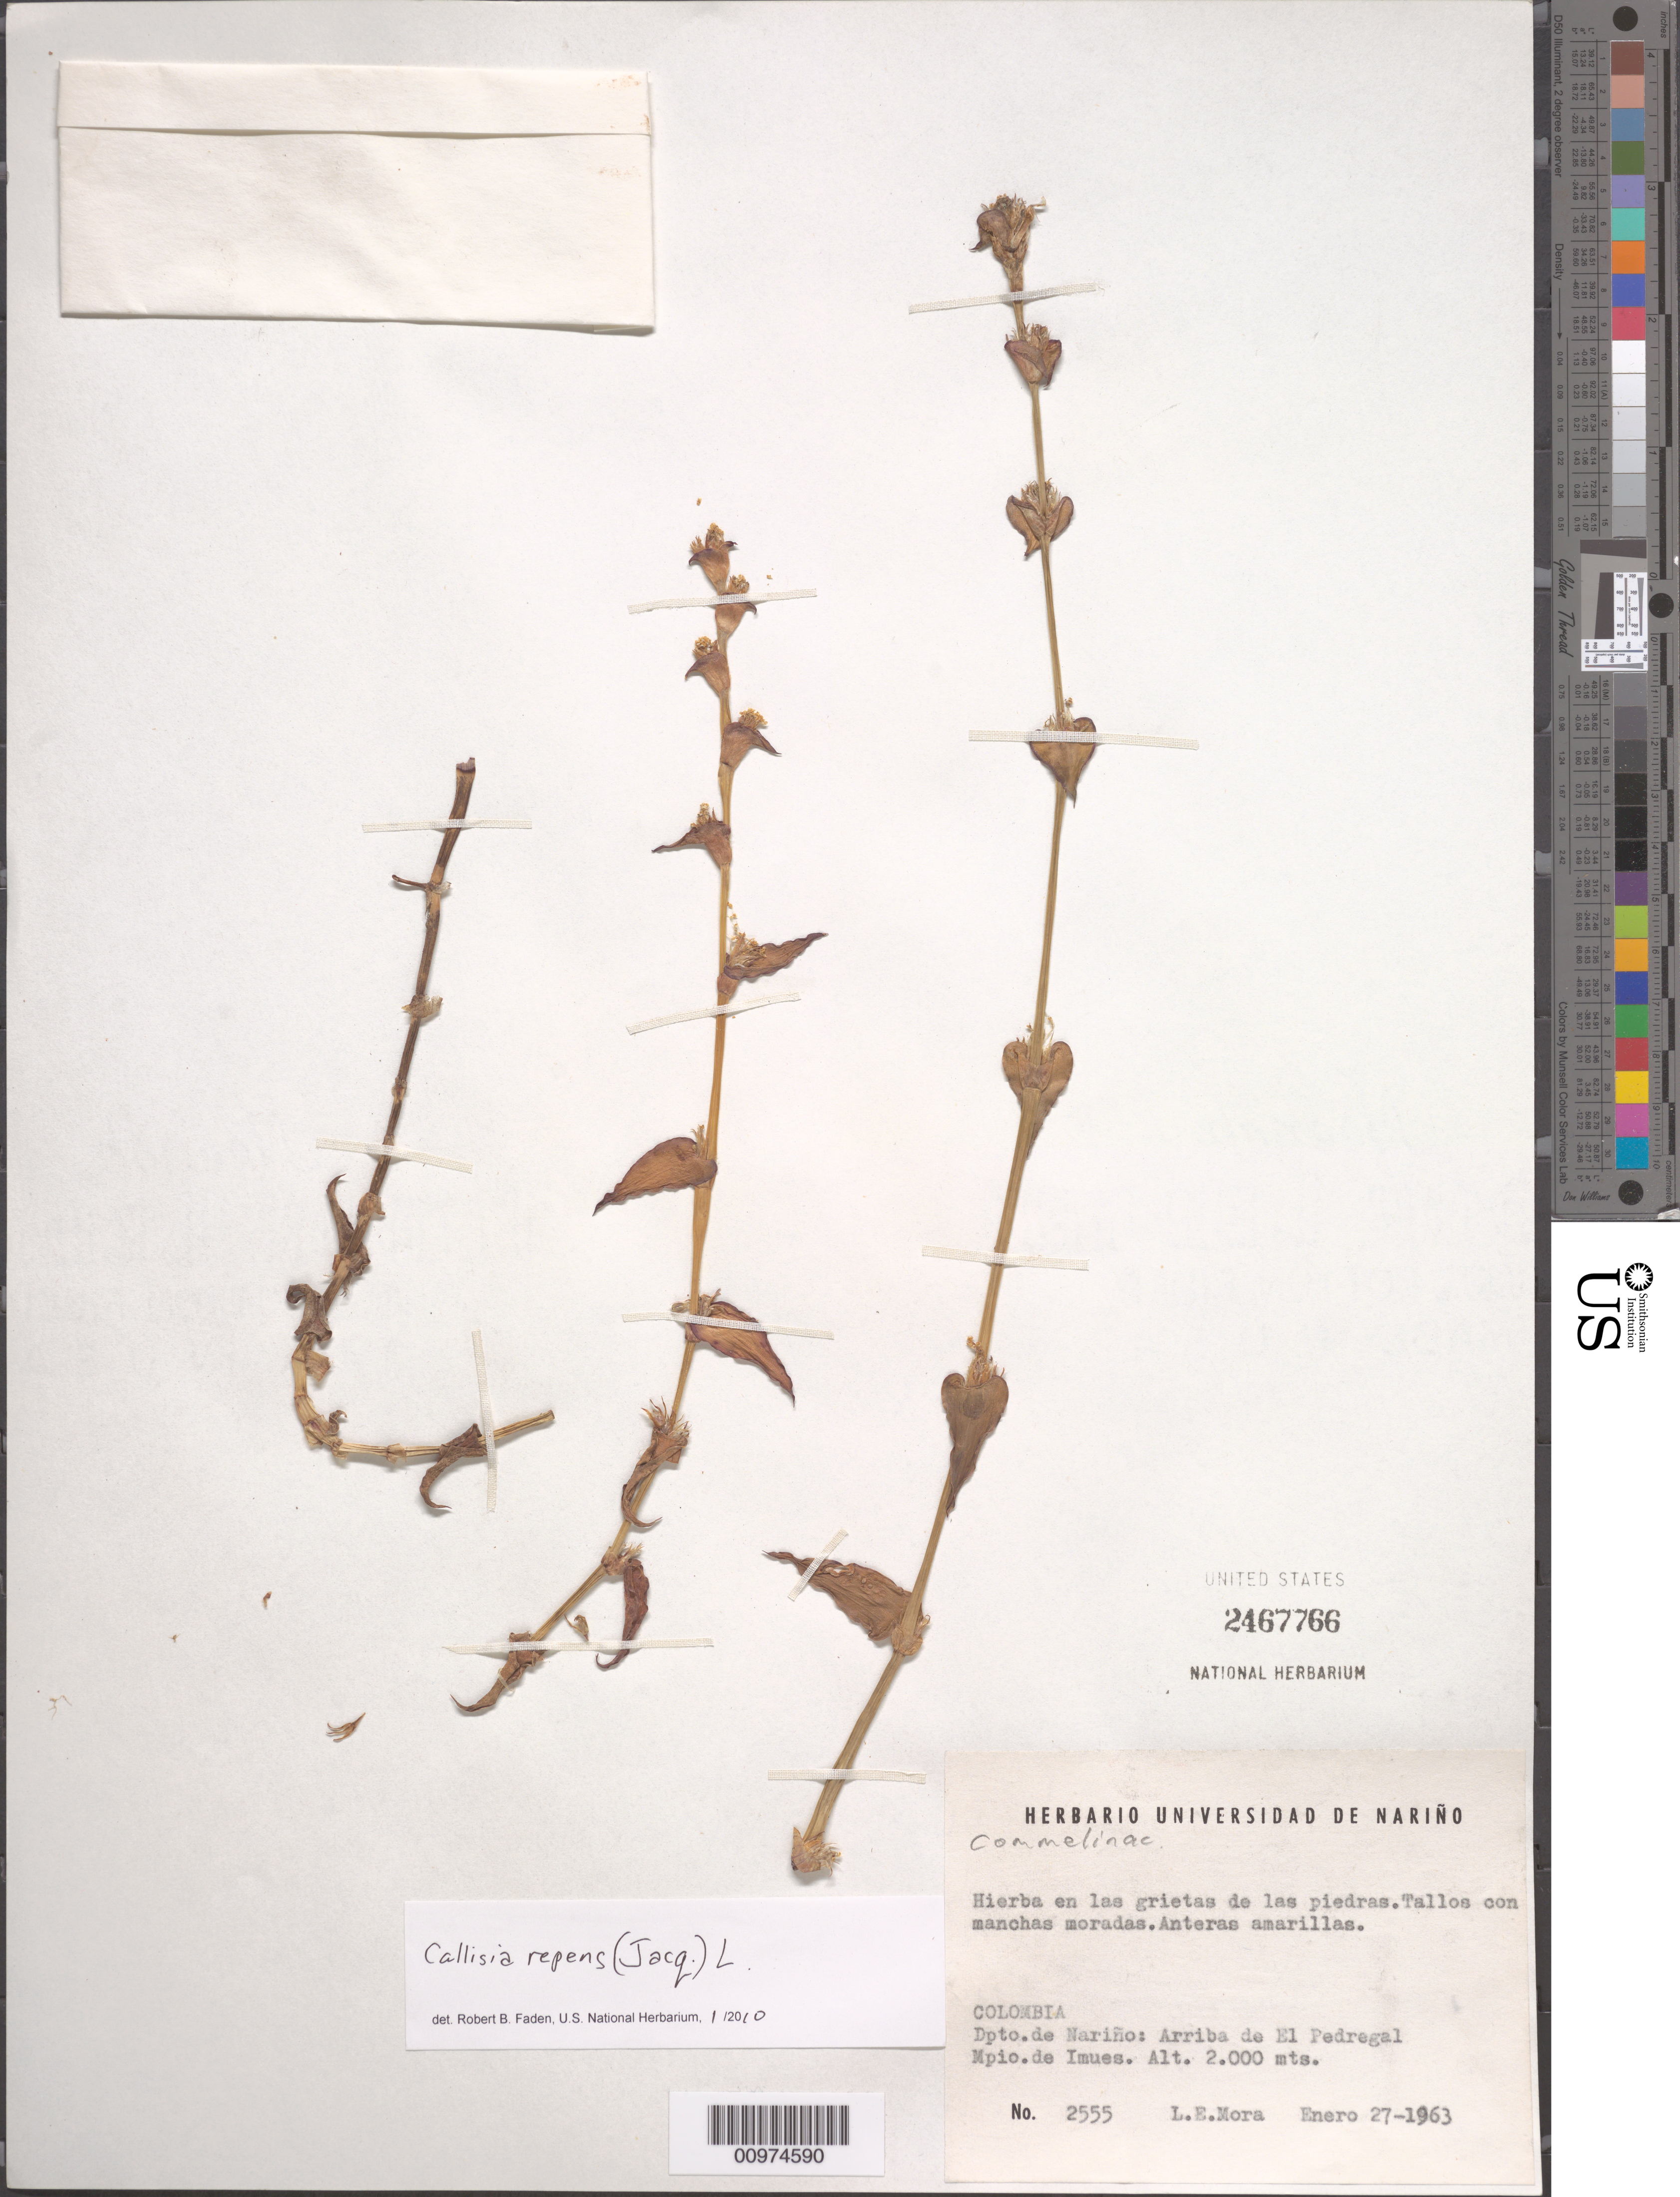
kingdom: Plantae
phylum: Tracheophyta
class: Liliopsida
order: Commelinales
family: Commelinaceae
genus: Callisia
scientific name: Callisia repens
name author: (Jacq.) L.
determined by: Faden, Robert B., (US), Smithsonian Institution - National Museum of Natural History (UNITED STATES)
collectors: L. Mora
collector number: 2555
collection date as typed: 27 Jan 1963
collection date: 1963-01-27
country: Colombia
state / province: Nariño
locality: Arriba de El Pedregal Mpio. de Imues.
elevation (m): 2000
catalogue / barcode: US 2467766